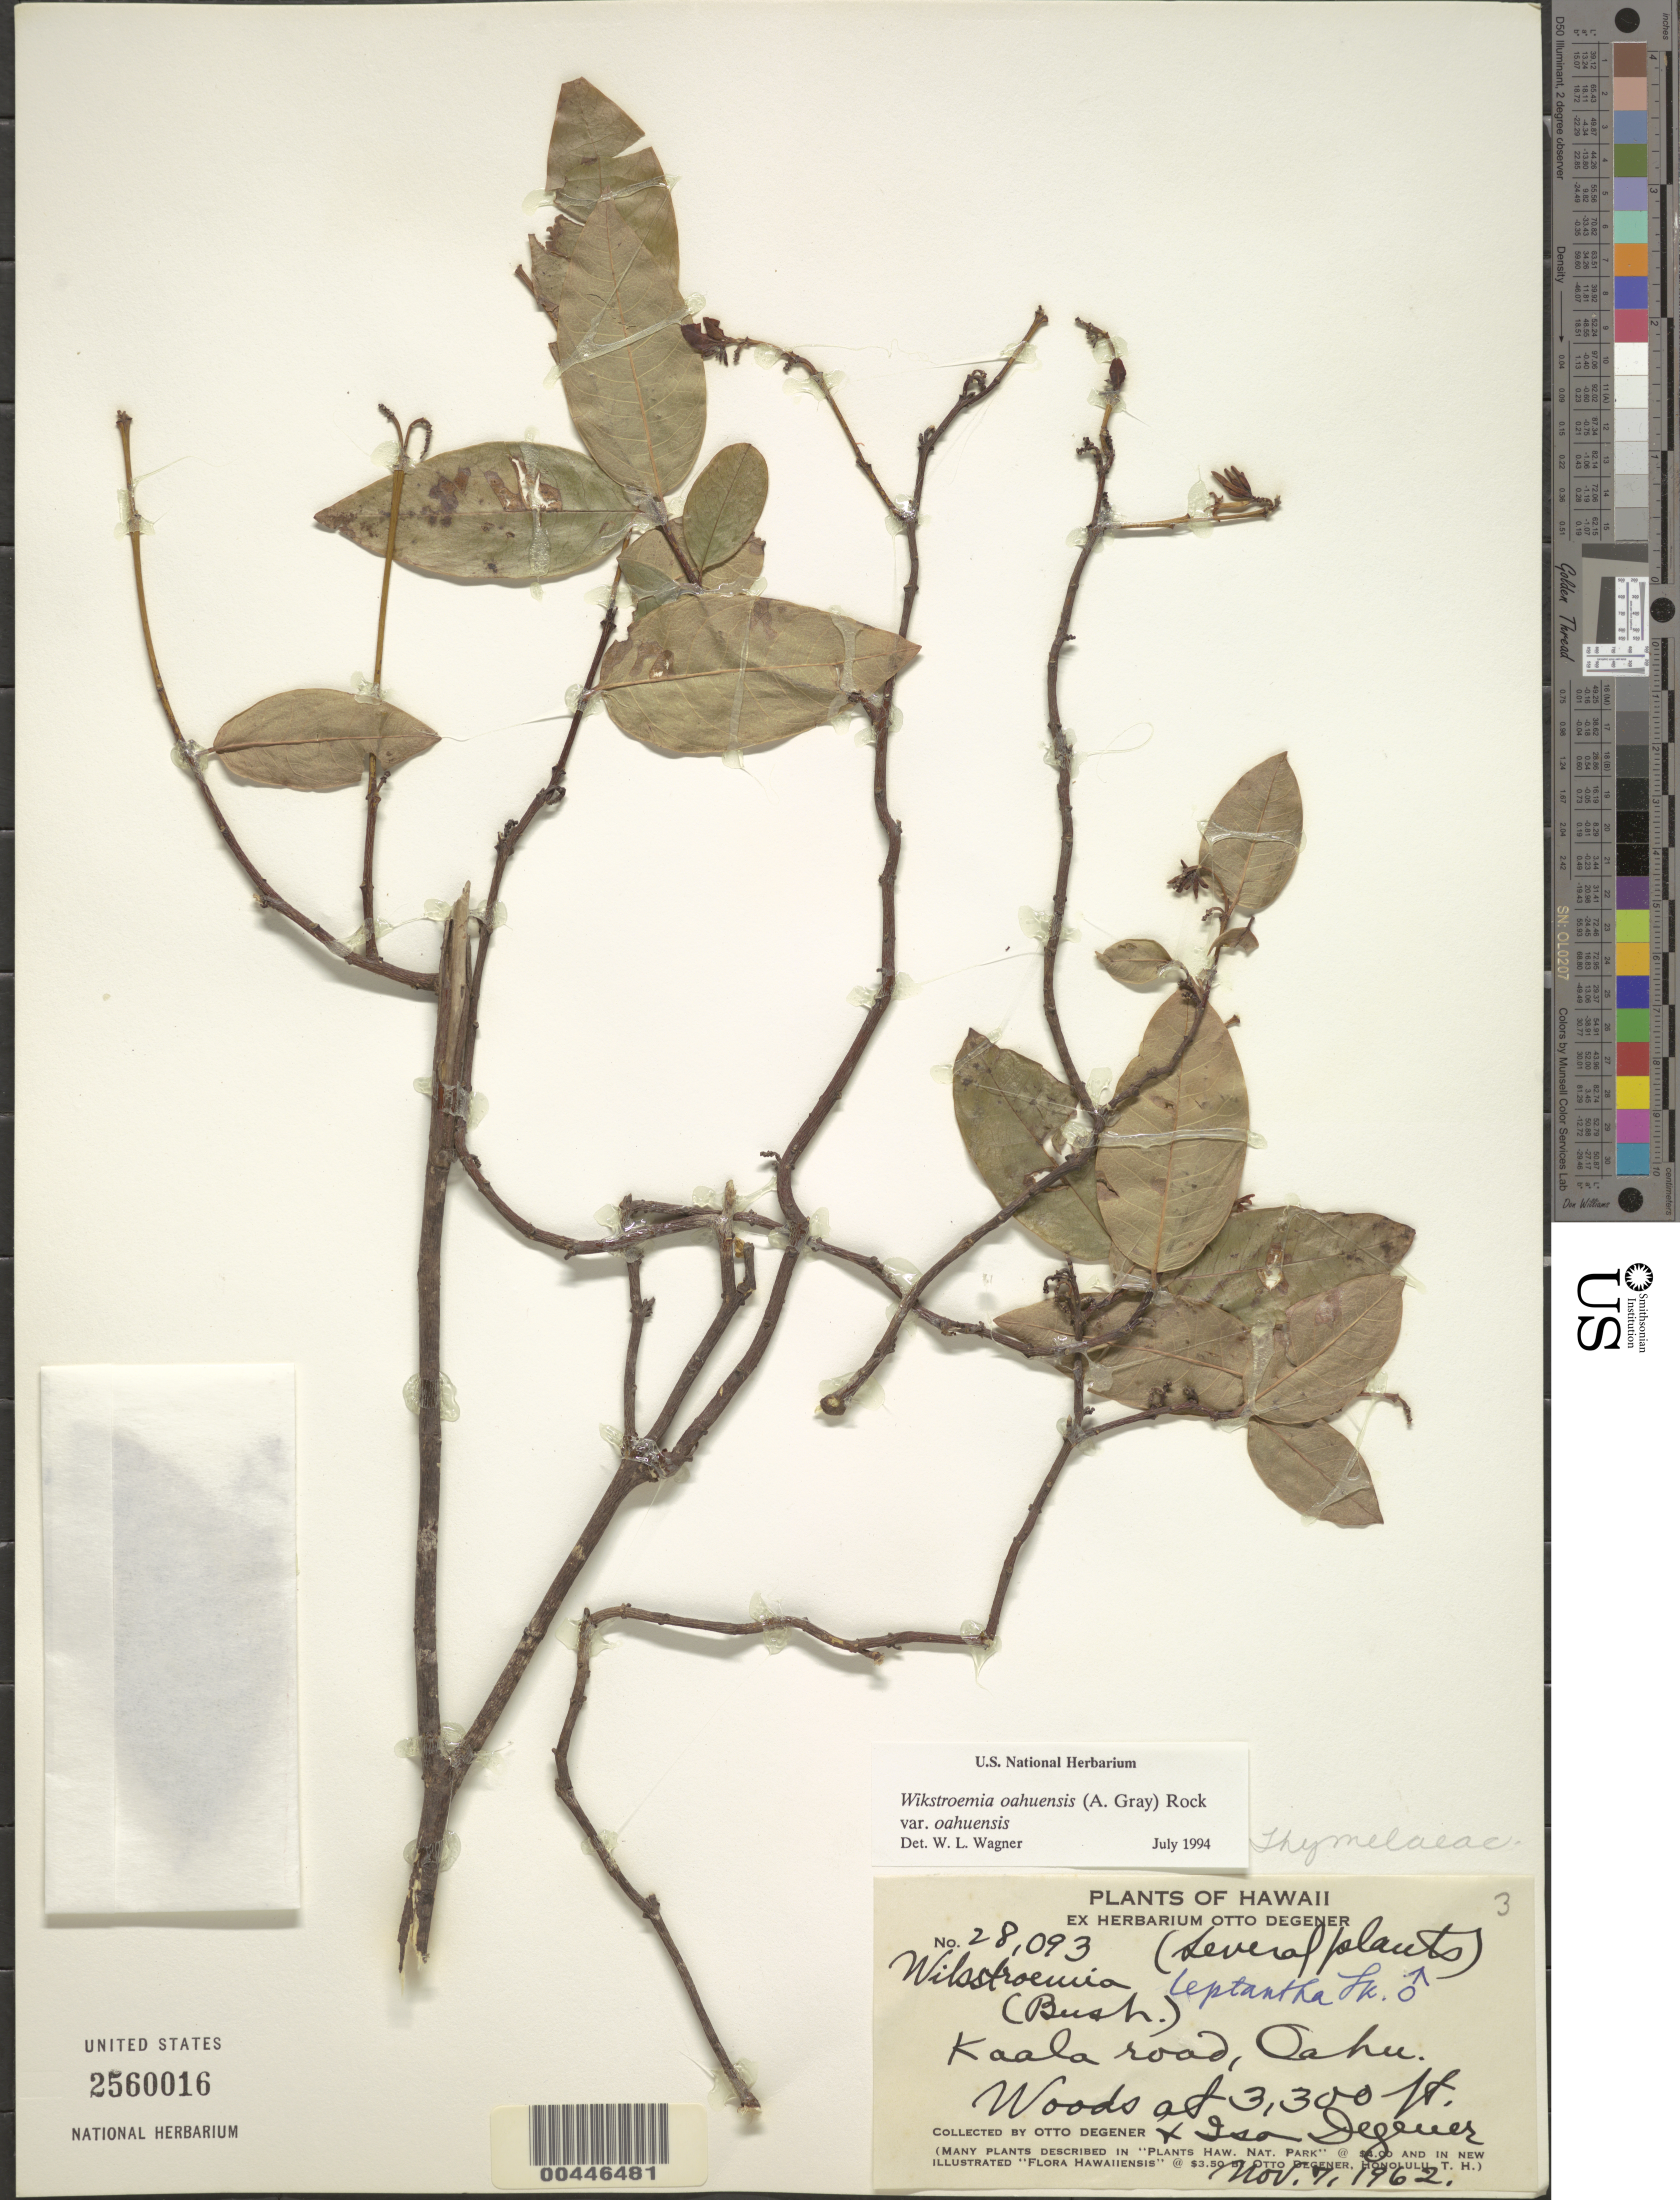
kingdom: Plantae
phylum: Tracheophyta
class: Magnoliopsida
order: Malvales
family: Thymelaeaceae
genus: Wikstroemia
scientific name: Wikstroemia oahuensis var. oahuensis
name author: (A. Gray) Rock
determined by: Wagner, W. L., (BOT), Smithsonian Institution - National Museum of Natural History (UNITED STATES)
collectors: O. Degener & I. Degener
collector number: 28093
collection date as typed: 7 Nov 1962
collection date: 1962-11-07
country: United States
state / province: Hawaii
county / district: Honolulu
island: Oahu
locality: Kaala Rd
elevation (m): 1006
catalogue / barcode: US 2560016